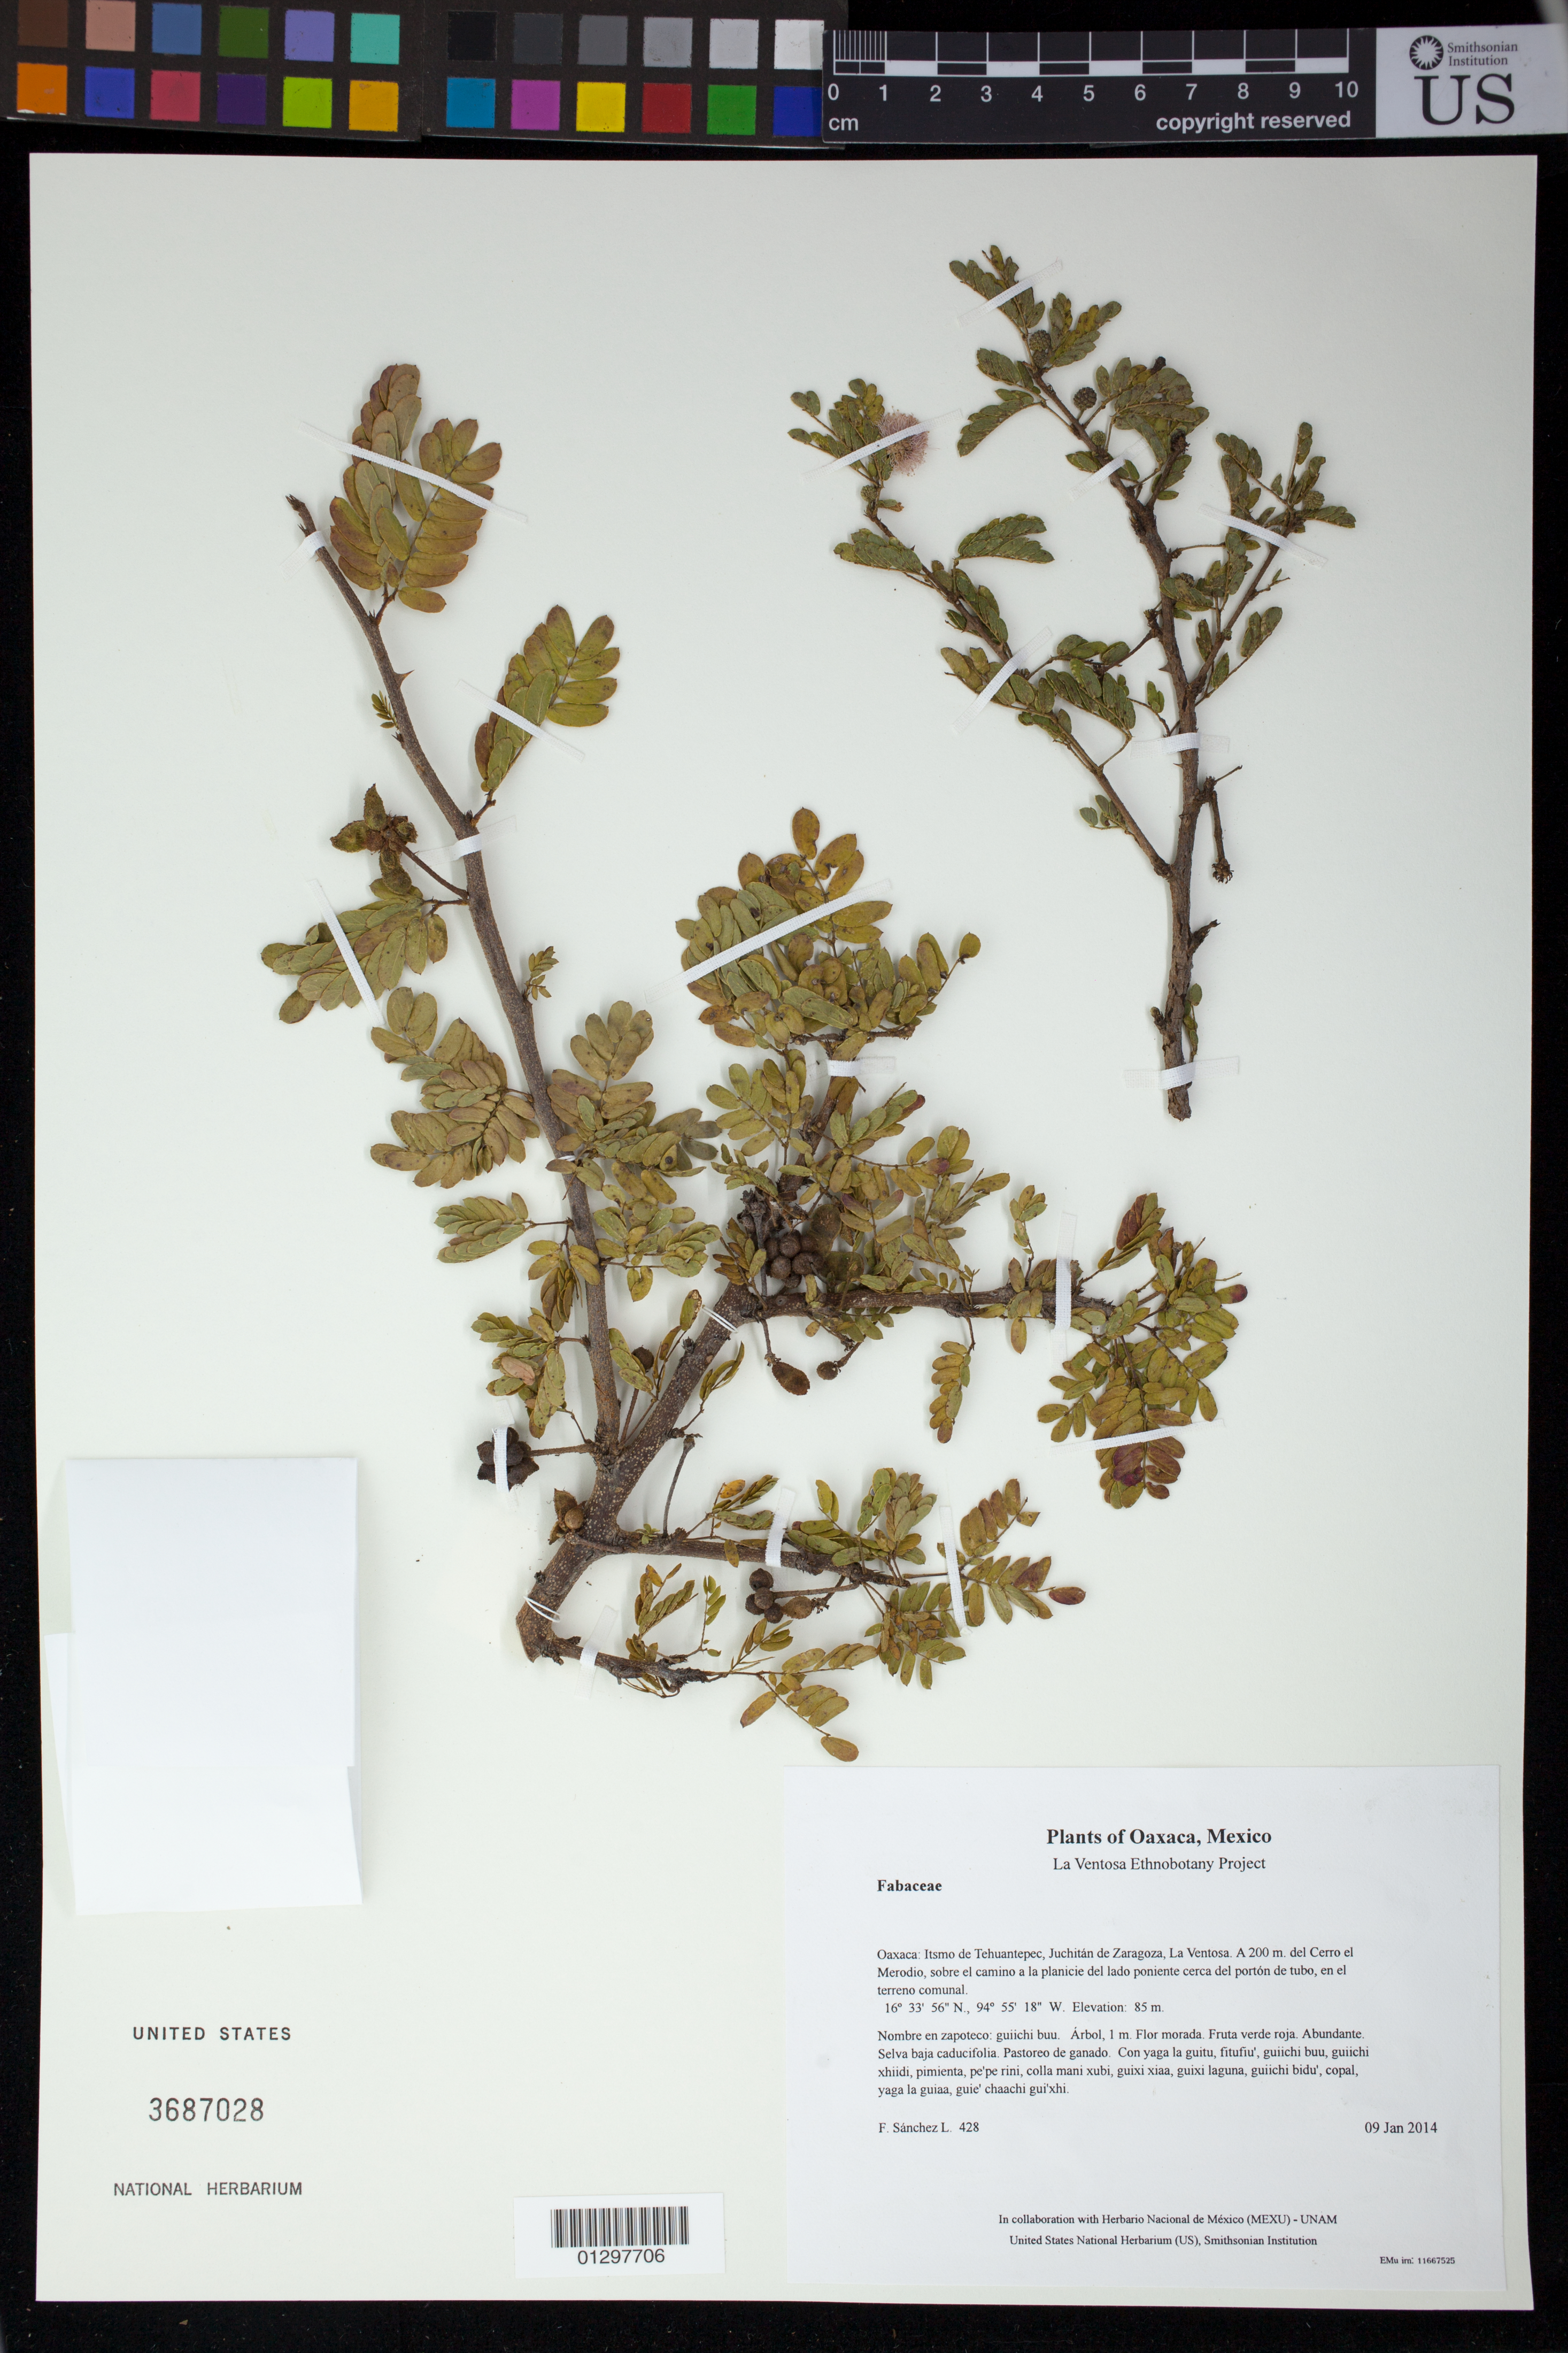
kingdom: Plantae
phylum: Tracheophyta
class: Magnoliopsida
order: Fabales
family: Fabaceae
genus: Mimosa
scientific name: Mimosa tricephala var. nelsonii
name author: (B.L. Rob.) Chehaibar & R. Grether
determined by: Grether, R.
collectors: F. Sánchez L.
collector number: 428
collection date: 2014-01-09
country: Mexico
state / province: Oaxaca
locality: Itsmo de Tehuantepec, Juchitán de Zaragoza, La Ventosa. A 200 m. del Cerro el Merodio, sobre el camino a la planicie del lado poniente cerca del portón de tubo, en el terreno comunal.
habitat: Selva baja caducifolia. Pastoreo de ganado.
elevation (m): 85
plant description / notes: JEBOT, MEXU, SERO, US; Yaga. 1 m. Guie' nagu. Cuaananaxhi naga' naxiña'. Stale.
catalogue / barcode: US 3687028